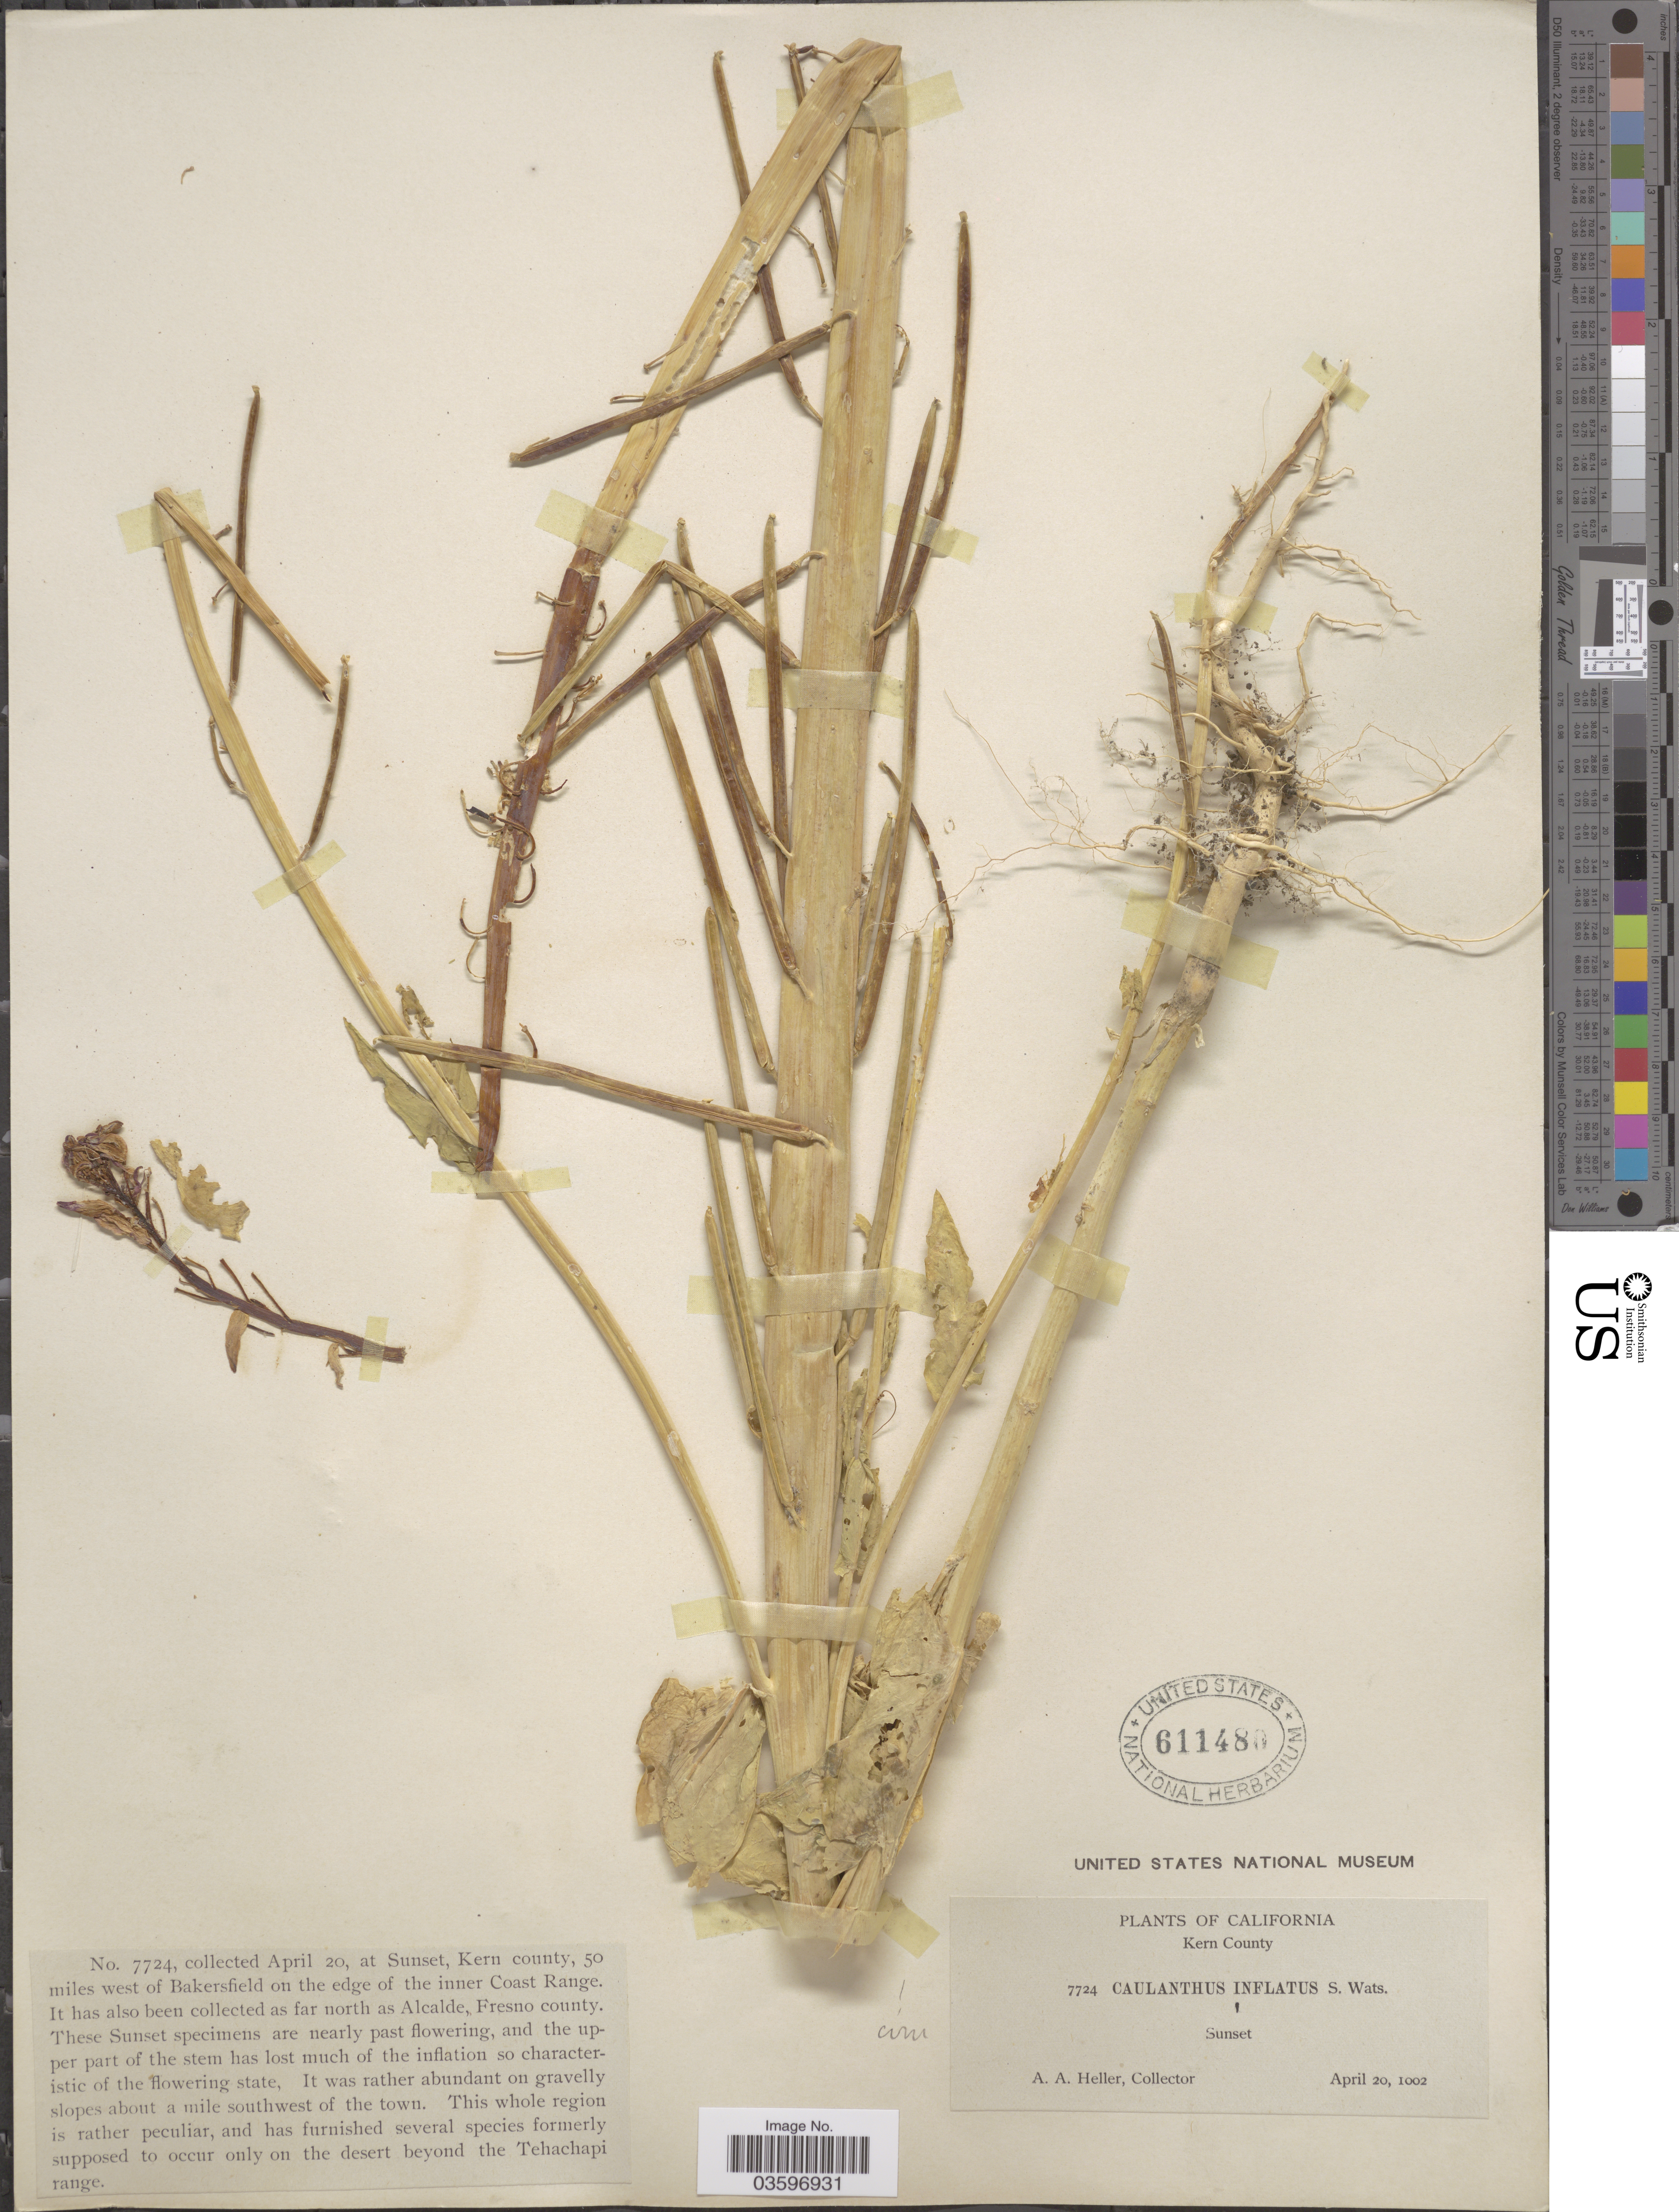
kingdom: Plantae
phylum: Tracheophyta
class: Magnoliopsida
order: Brassicales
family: Brassicaceae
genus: Caulanthus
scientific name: Caulanthus inflatus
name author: S. Watson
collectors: A. A. Heller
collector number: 7724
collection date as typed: April 20, 1002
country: United States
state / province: California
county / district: Kern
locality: Kern County. Sunset. 50 miles west of Bakersfield on the edge of the inner Coast Range. As far north as Alcalde, Fresno county.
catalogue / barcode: US 611480